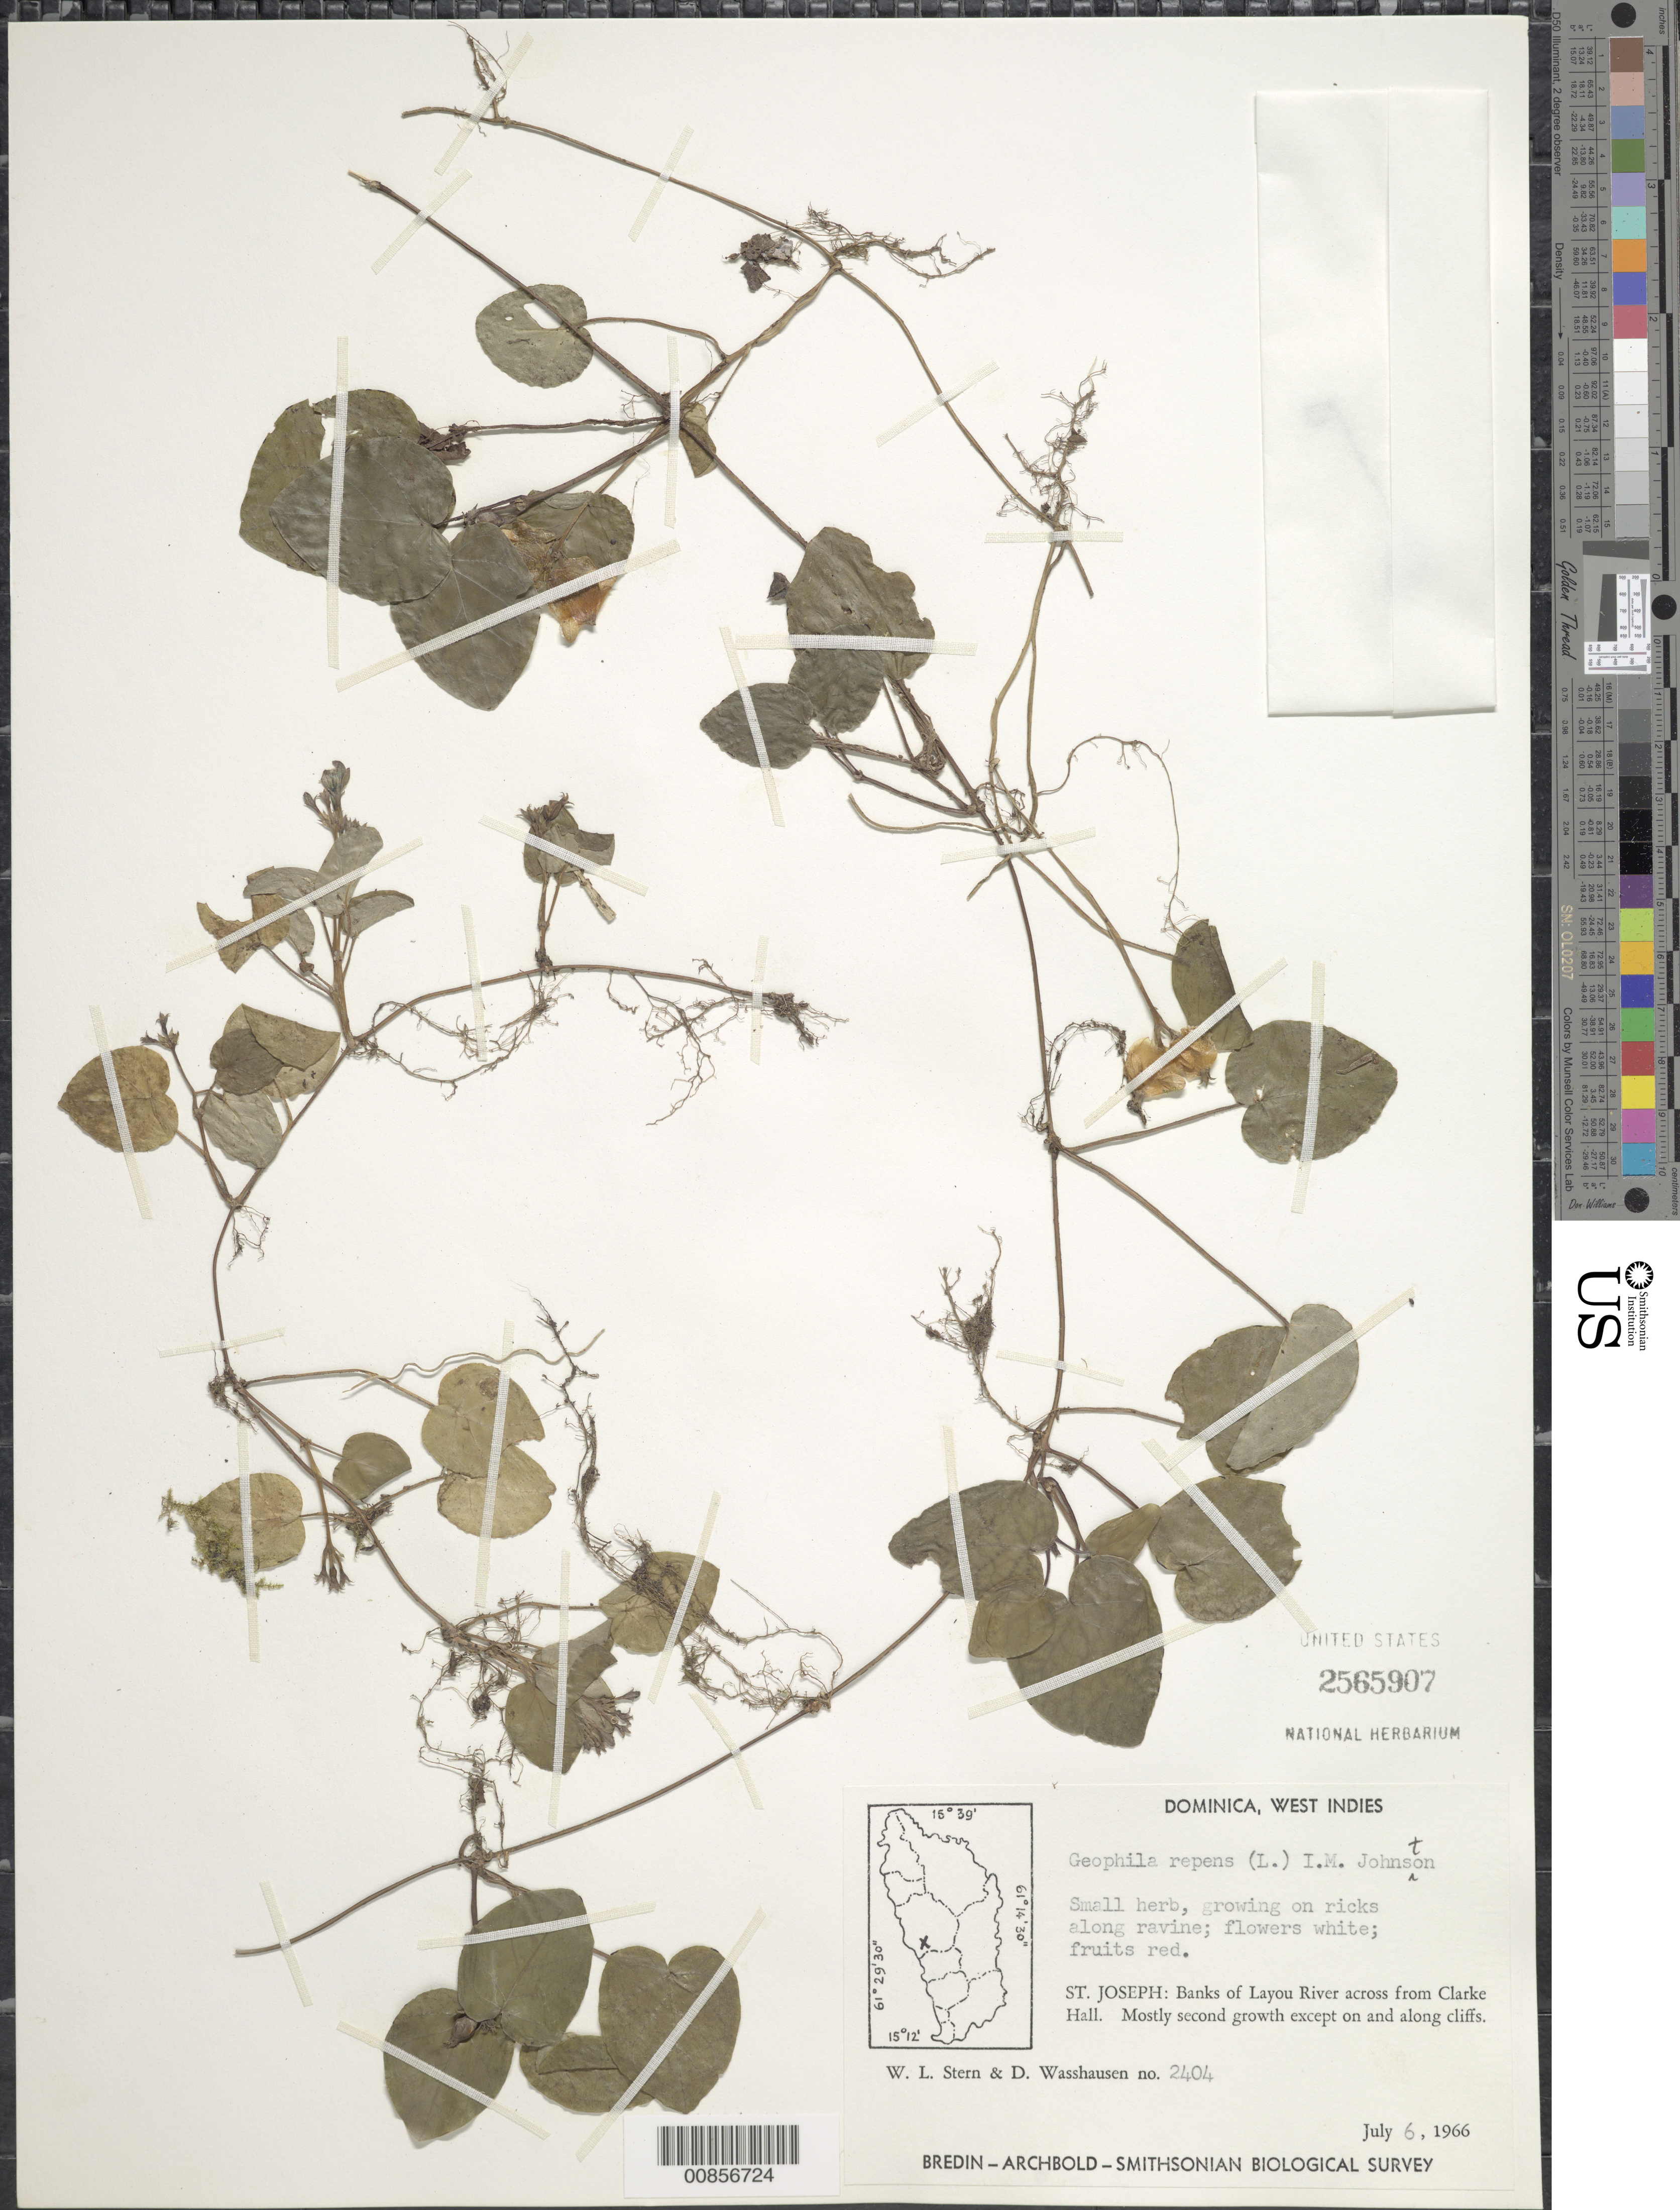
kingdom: Plantae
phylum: Tracheophyta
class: Magnoliopsida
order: Gentianales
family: Rubiaceae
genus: Geophila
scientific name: Geophila repens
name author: (L.) I.M. Johnst.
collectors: W. L. Stern & D. C. Wasshausen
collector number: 2404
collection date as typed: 06 Jul 1966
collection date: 1966-07-06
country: Dominica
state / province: St. Joseph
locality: Banks of Layou River, across from Clarke Hall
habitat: Mostly in second growth except on and along cliffs. On ricks along ravine.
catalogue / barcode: US 2565907